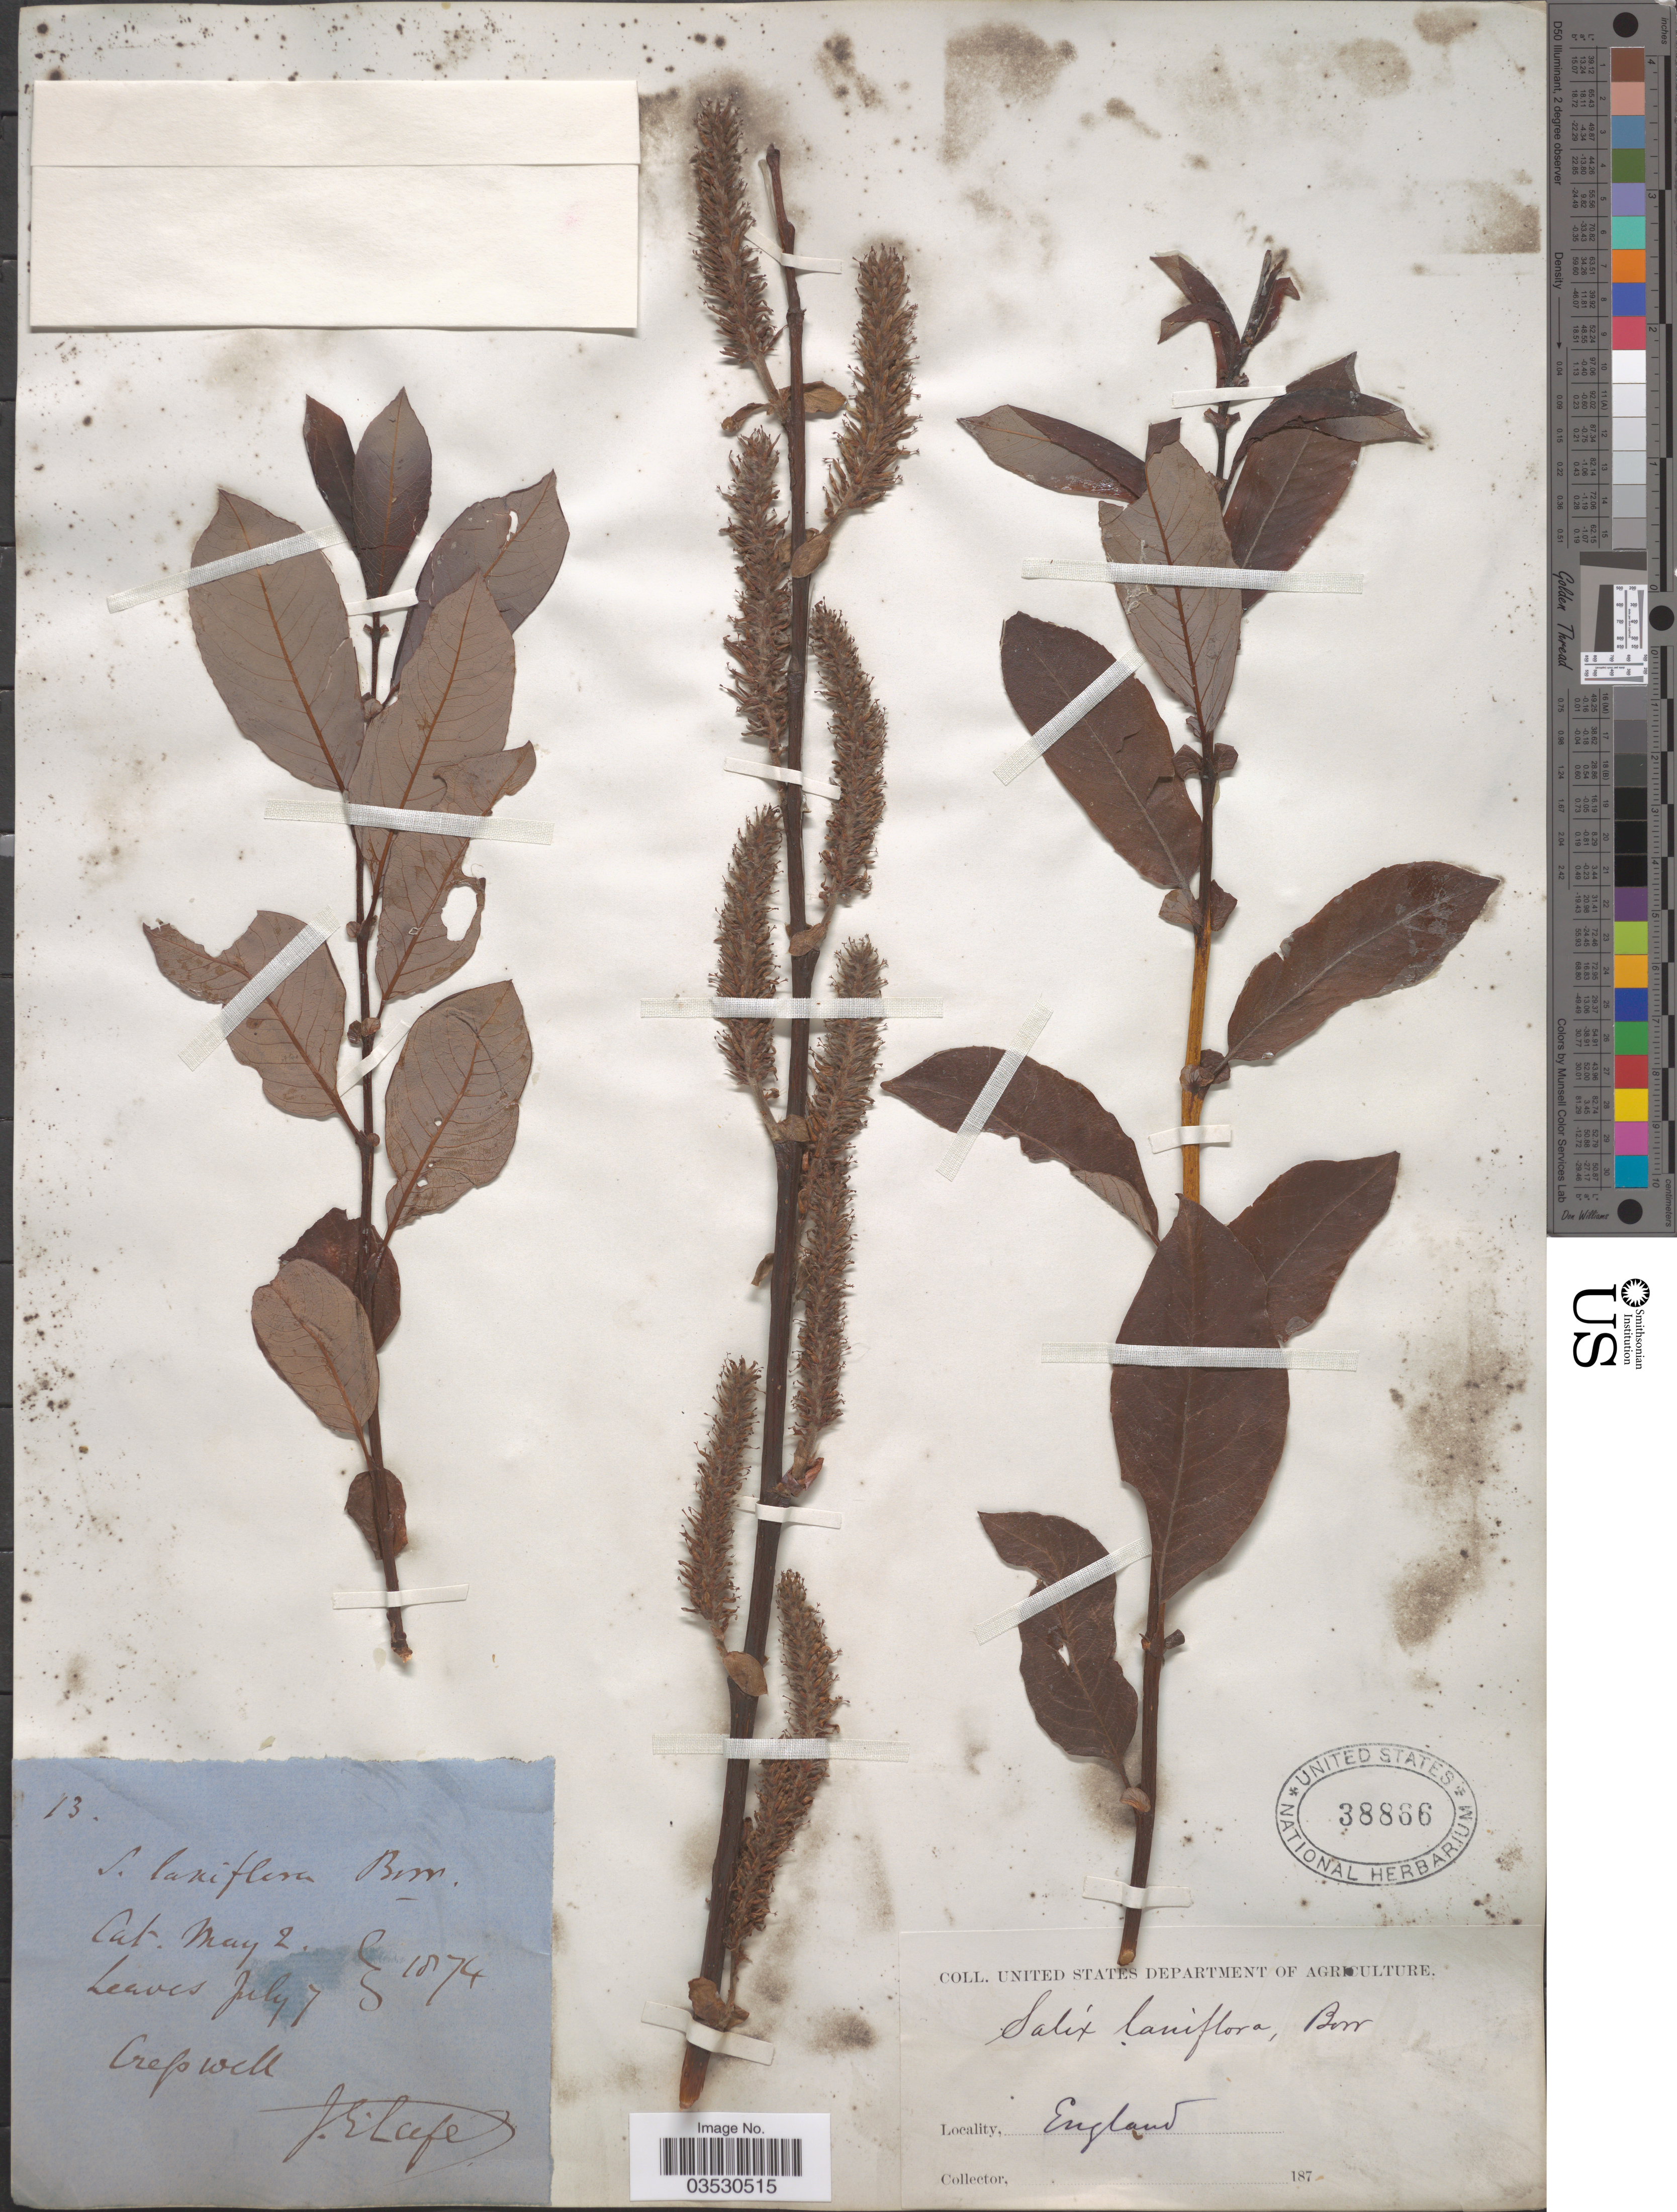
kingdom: Plantae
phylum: Tracheophyta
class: Magnoliopsida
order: Malpighiales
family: Salicaceae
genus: Salix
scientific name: Salix laniflora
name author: Borrer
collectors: J. Leefe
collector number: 13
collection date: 1874-05-02/1874-07-07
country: United Kingdom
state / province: England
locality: Creswell.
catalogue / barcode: US 38866